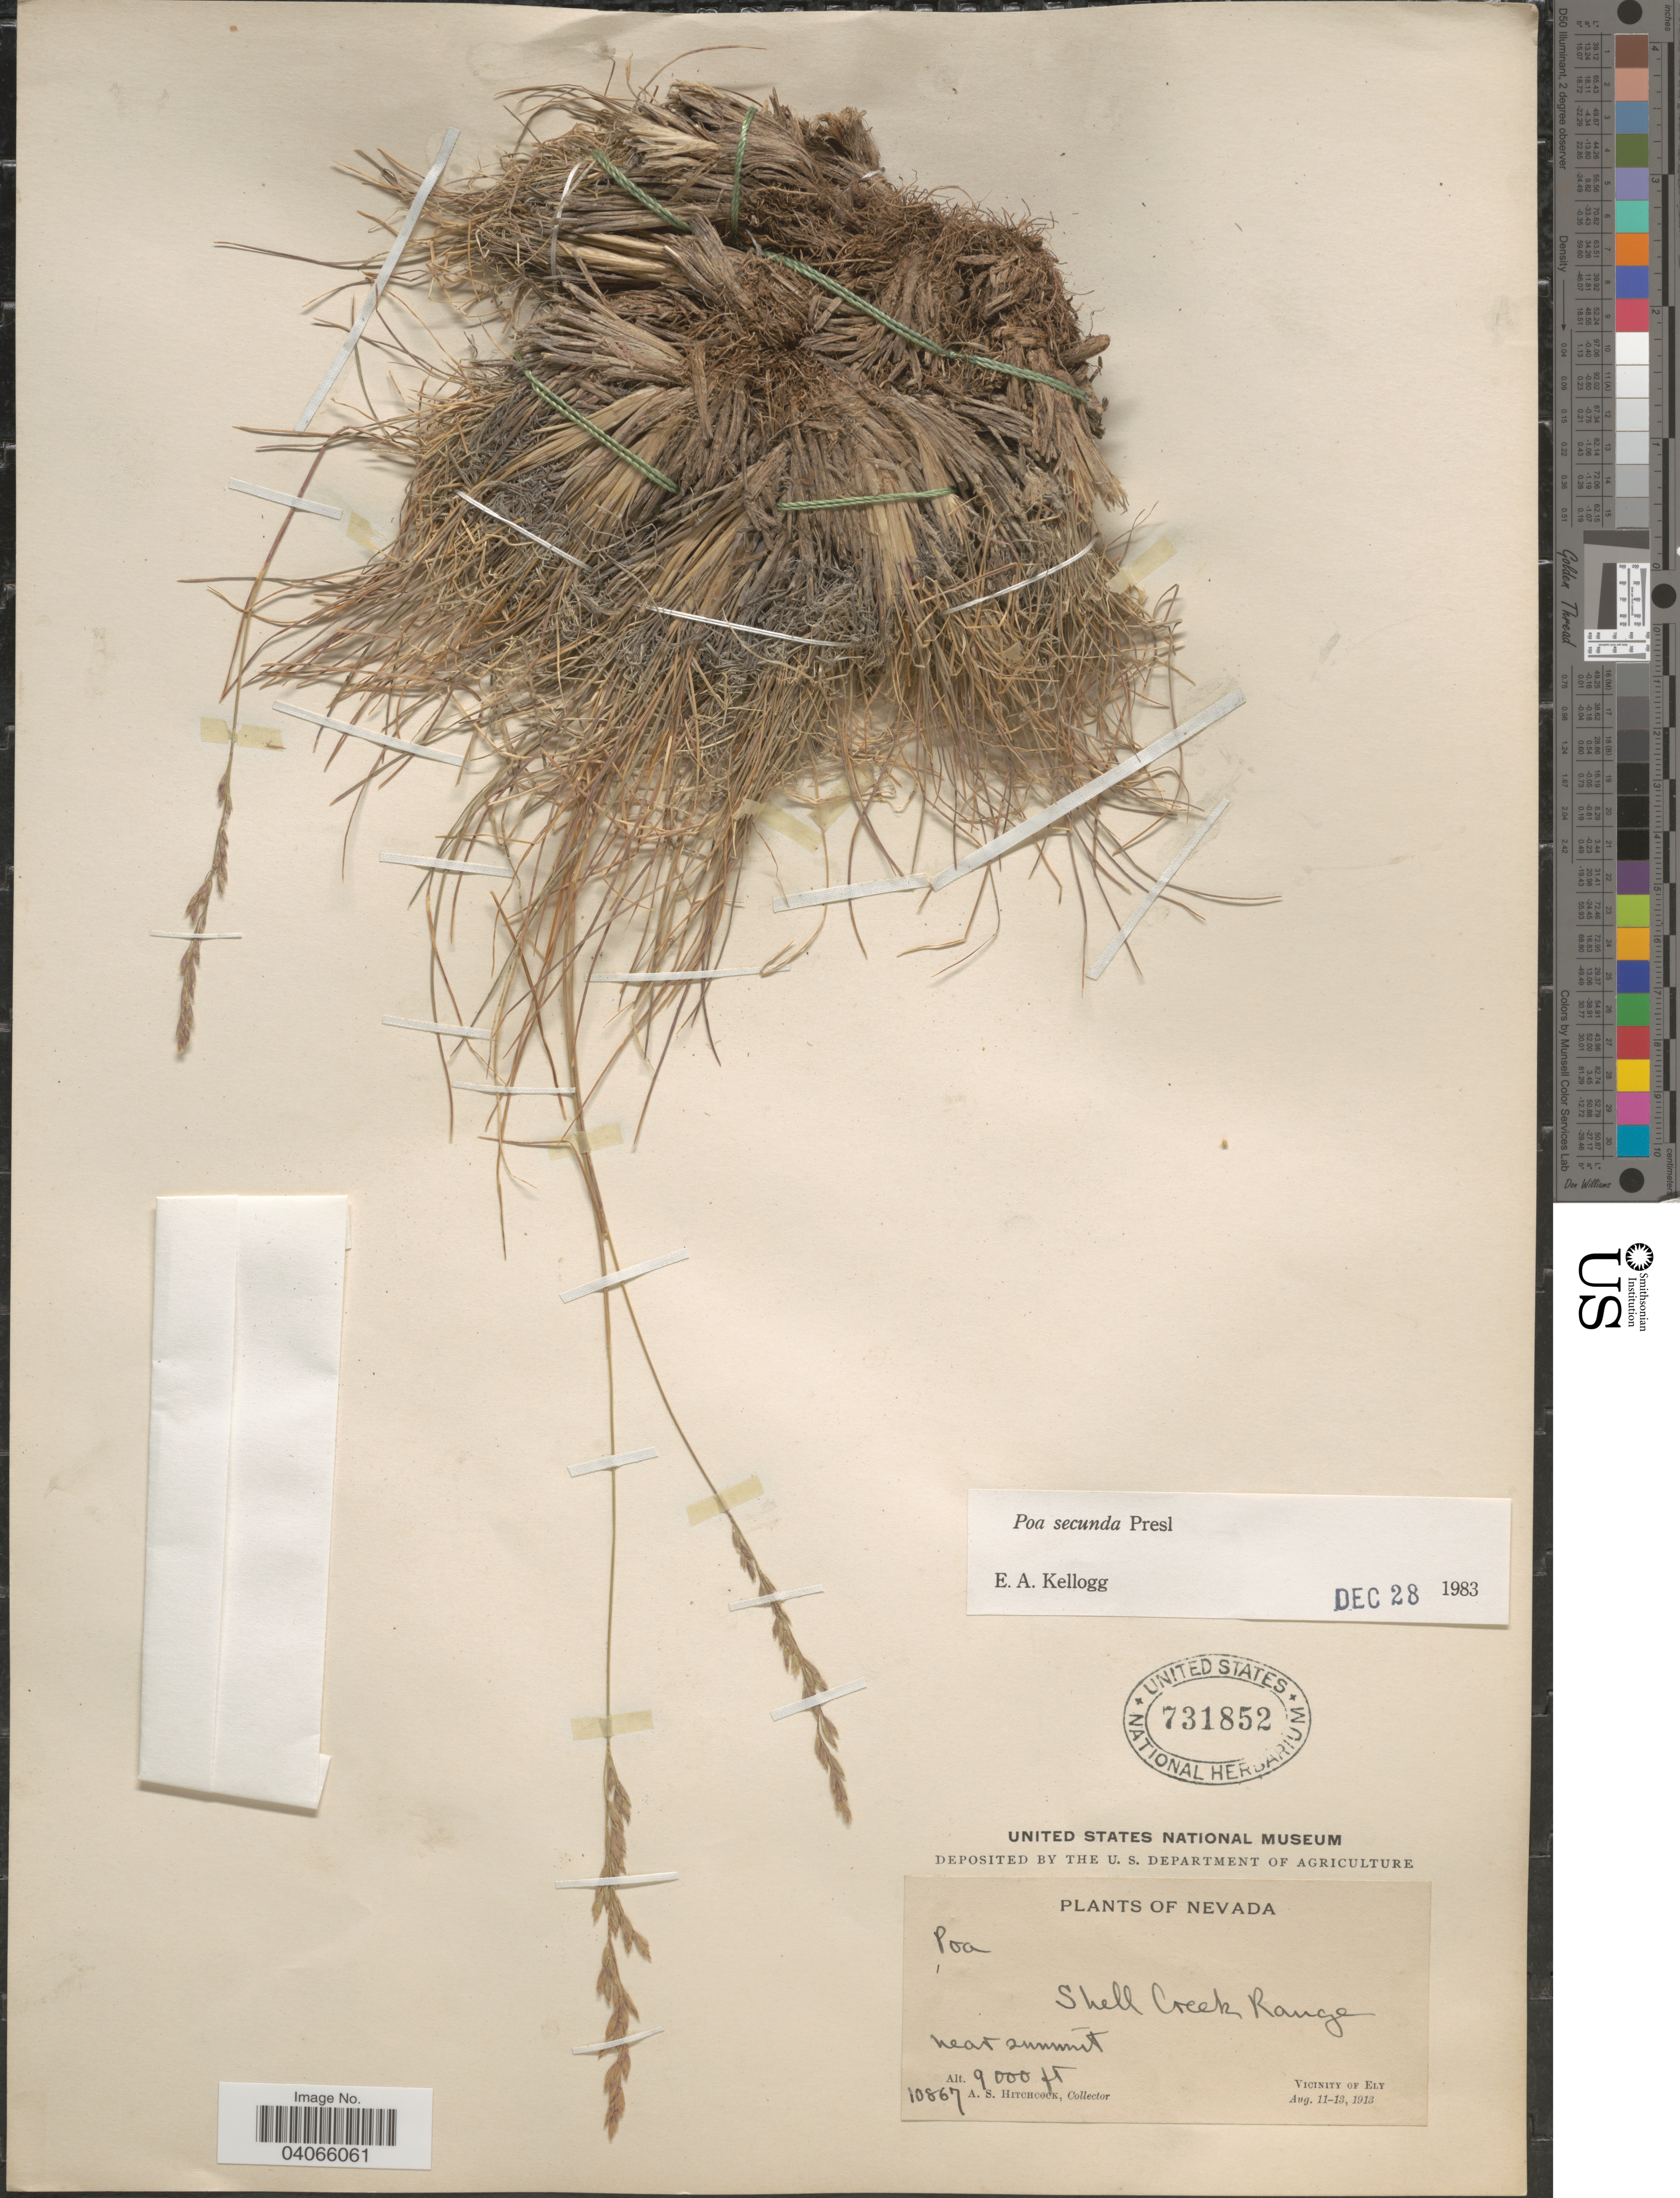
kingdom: Plantae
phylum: Tracheophyta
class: Liliopsida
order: Poales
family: Poaceae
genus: Poa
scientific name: Poa secunda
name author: J. Presl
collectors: A. S. Hitchcock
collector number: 10867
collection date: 1913-08-11/1913-08-13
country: United States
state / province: Nevada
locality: Shell Creek Range. Near summit. Vicinity of Ely.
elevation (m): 2743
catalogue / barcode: US 731852